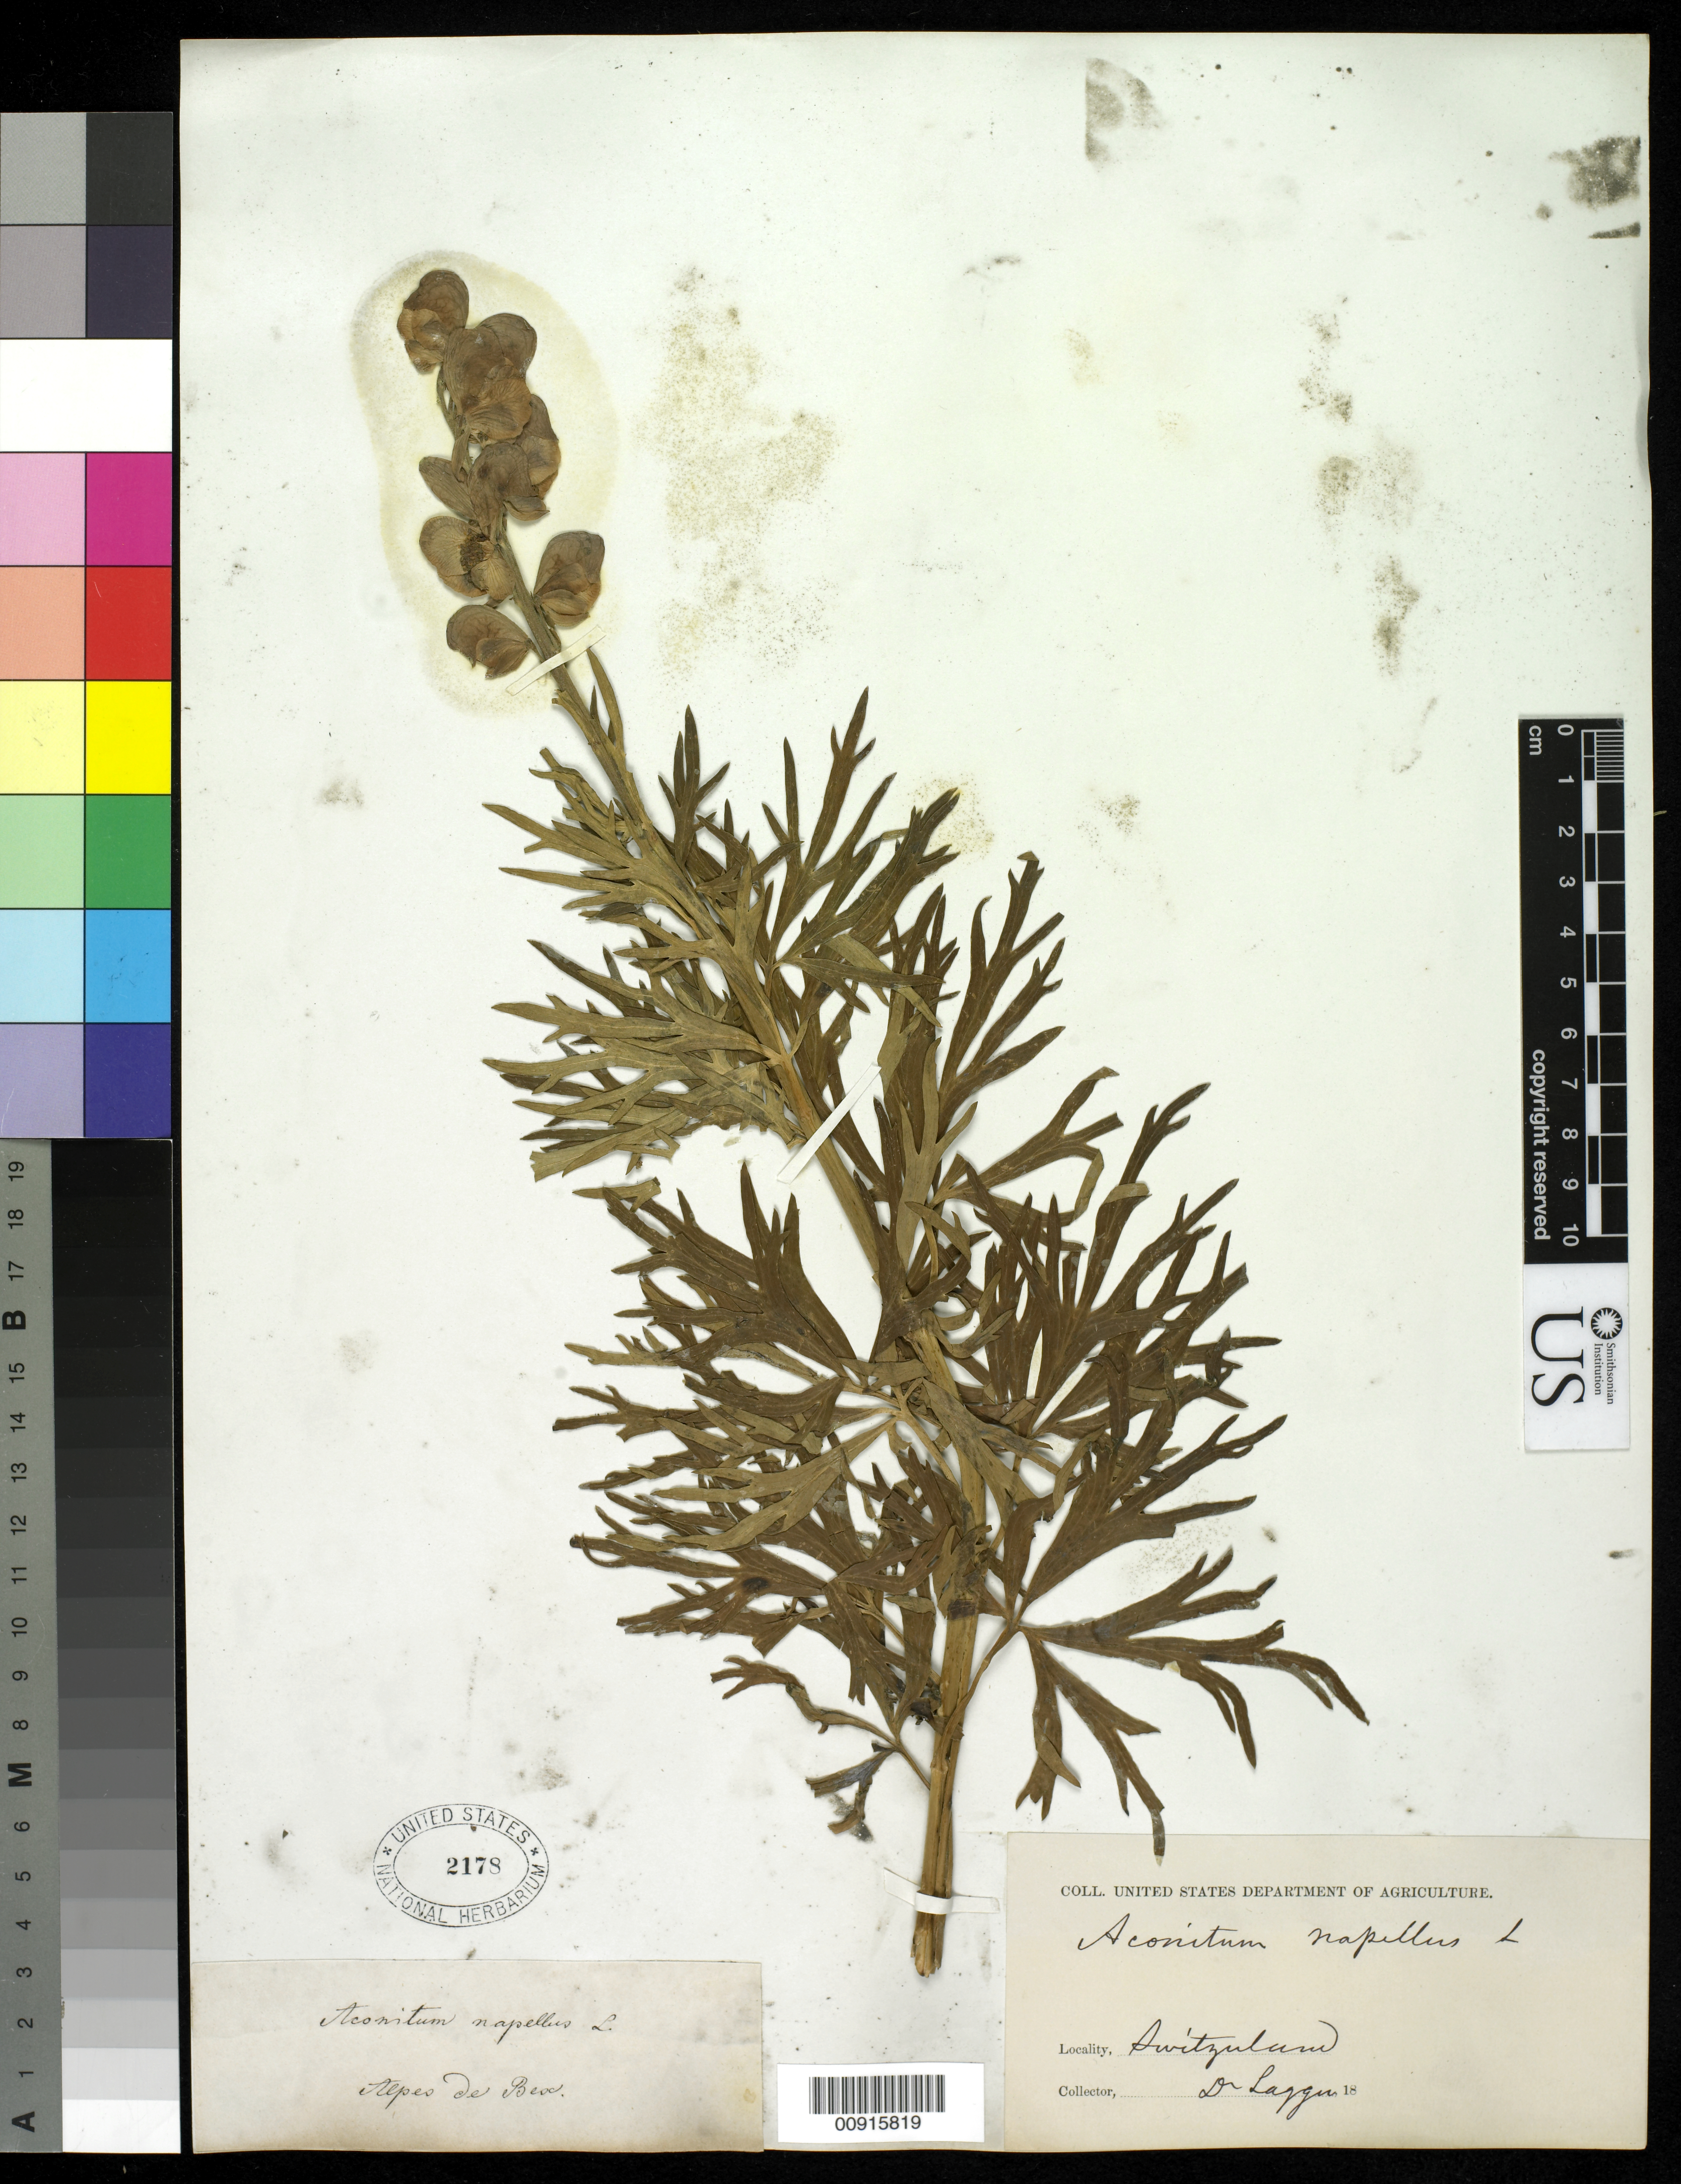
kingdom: Plantae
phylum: Tracheophyta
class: Magnoliopsida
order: Ranunculales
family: Ranunculaceae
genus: Aconitum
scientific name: Aconitum napellus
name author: L.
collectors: F. J. Lagger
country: Switzerland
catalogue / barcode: US 2178